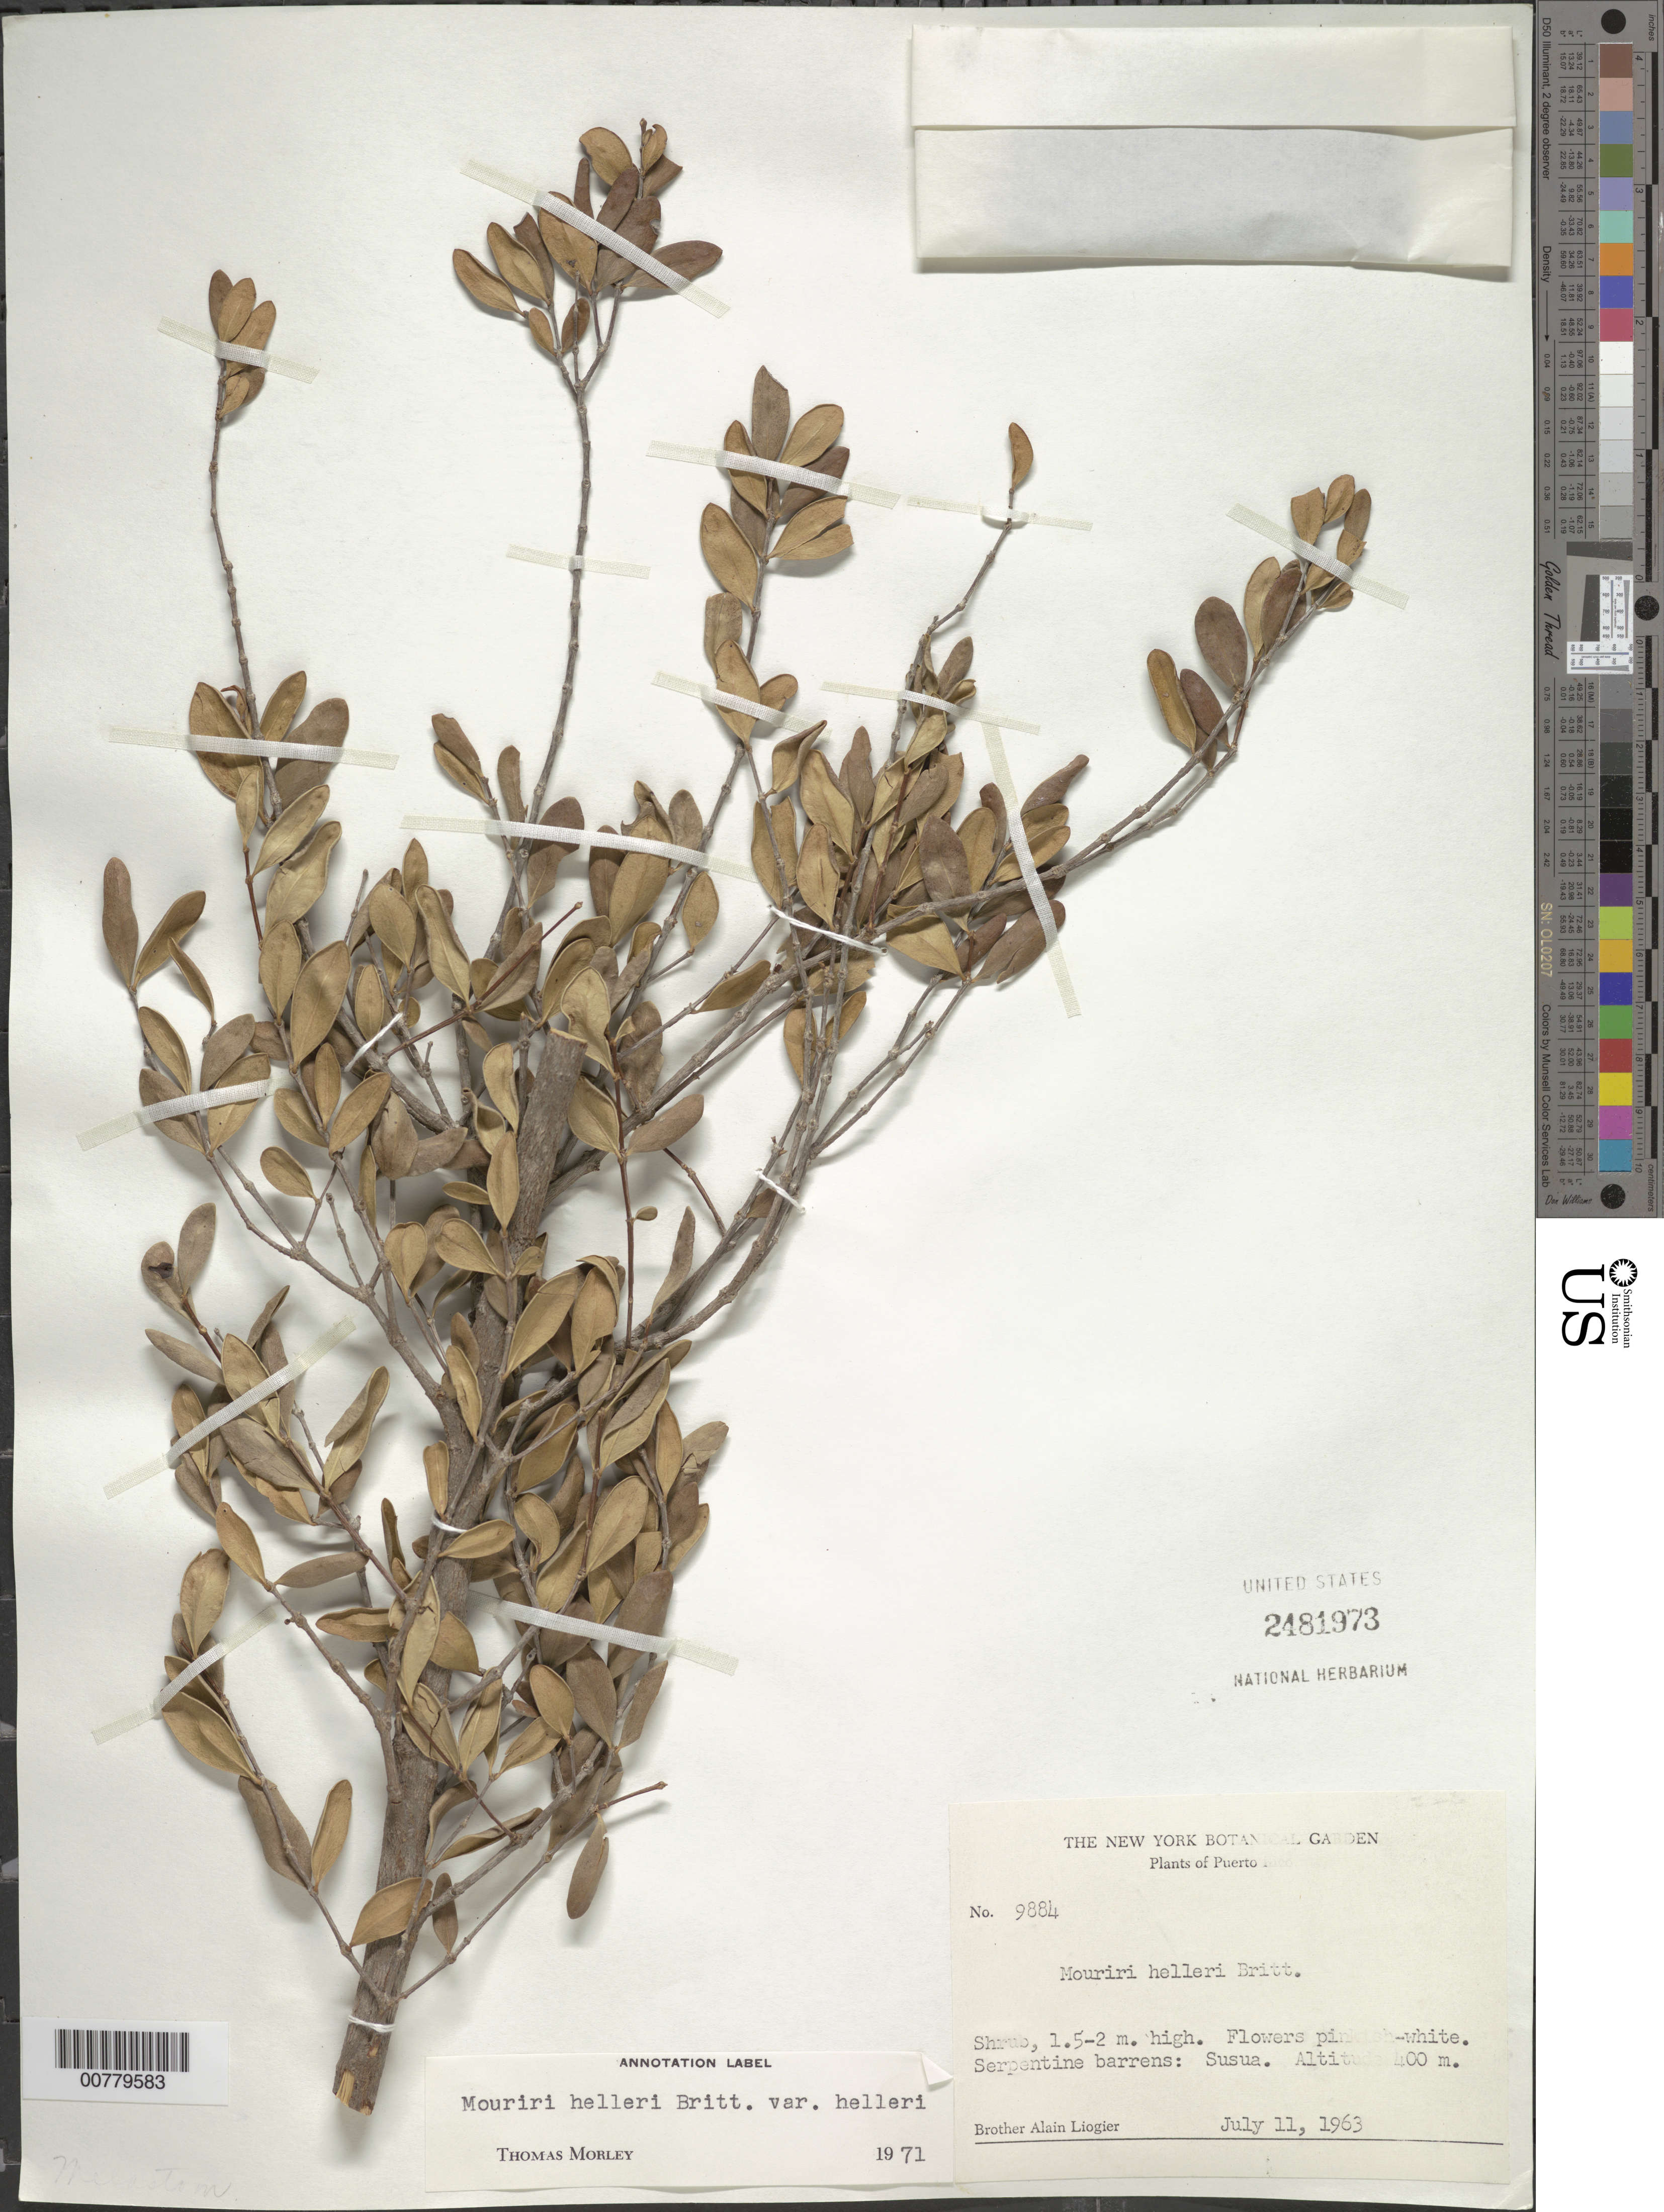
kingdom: Plantae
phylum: Tracheophyta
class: Magnoliopsida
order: Myrtales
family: Melastomataceae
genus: Mouriri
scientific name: Mouriri helleri var. helleri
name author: Britton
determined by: Morley, T.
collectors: A. H. Liogier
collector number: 9884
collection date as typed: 11 Jul 1963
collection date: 1963-07-11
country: Puerto Rico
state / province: Sabana Grande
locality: Susua.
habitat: Serpentine barrens.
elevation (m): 400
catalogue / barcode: US 2481973